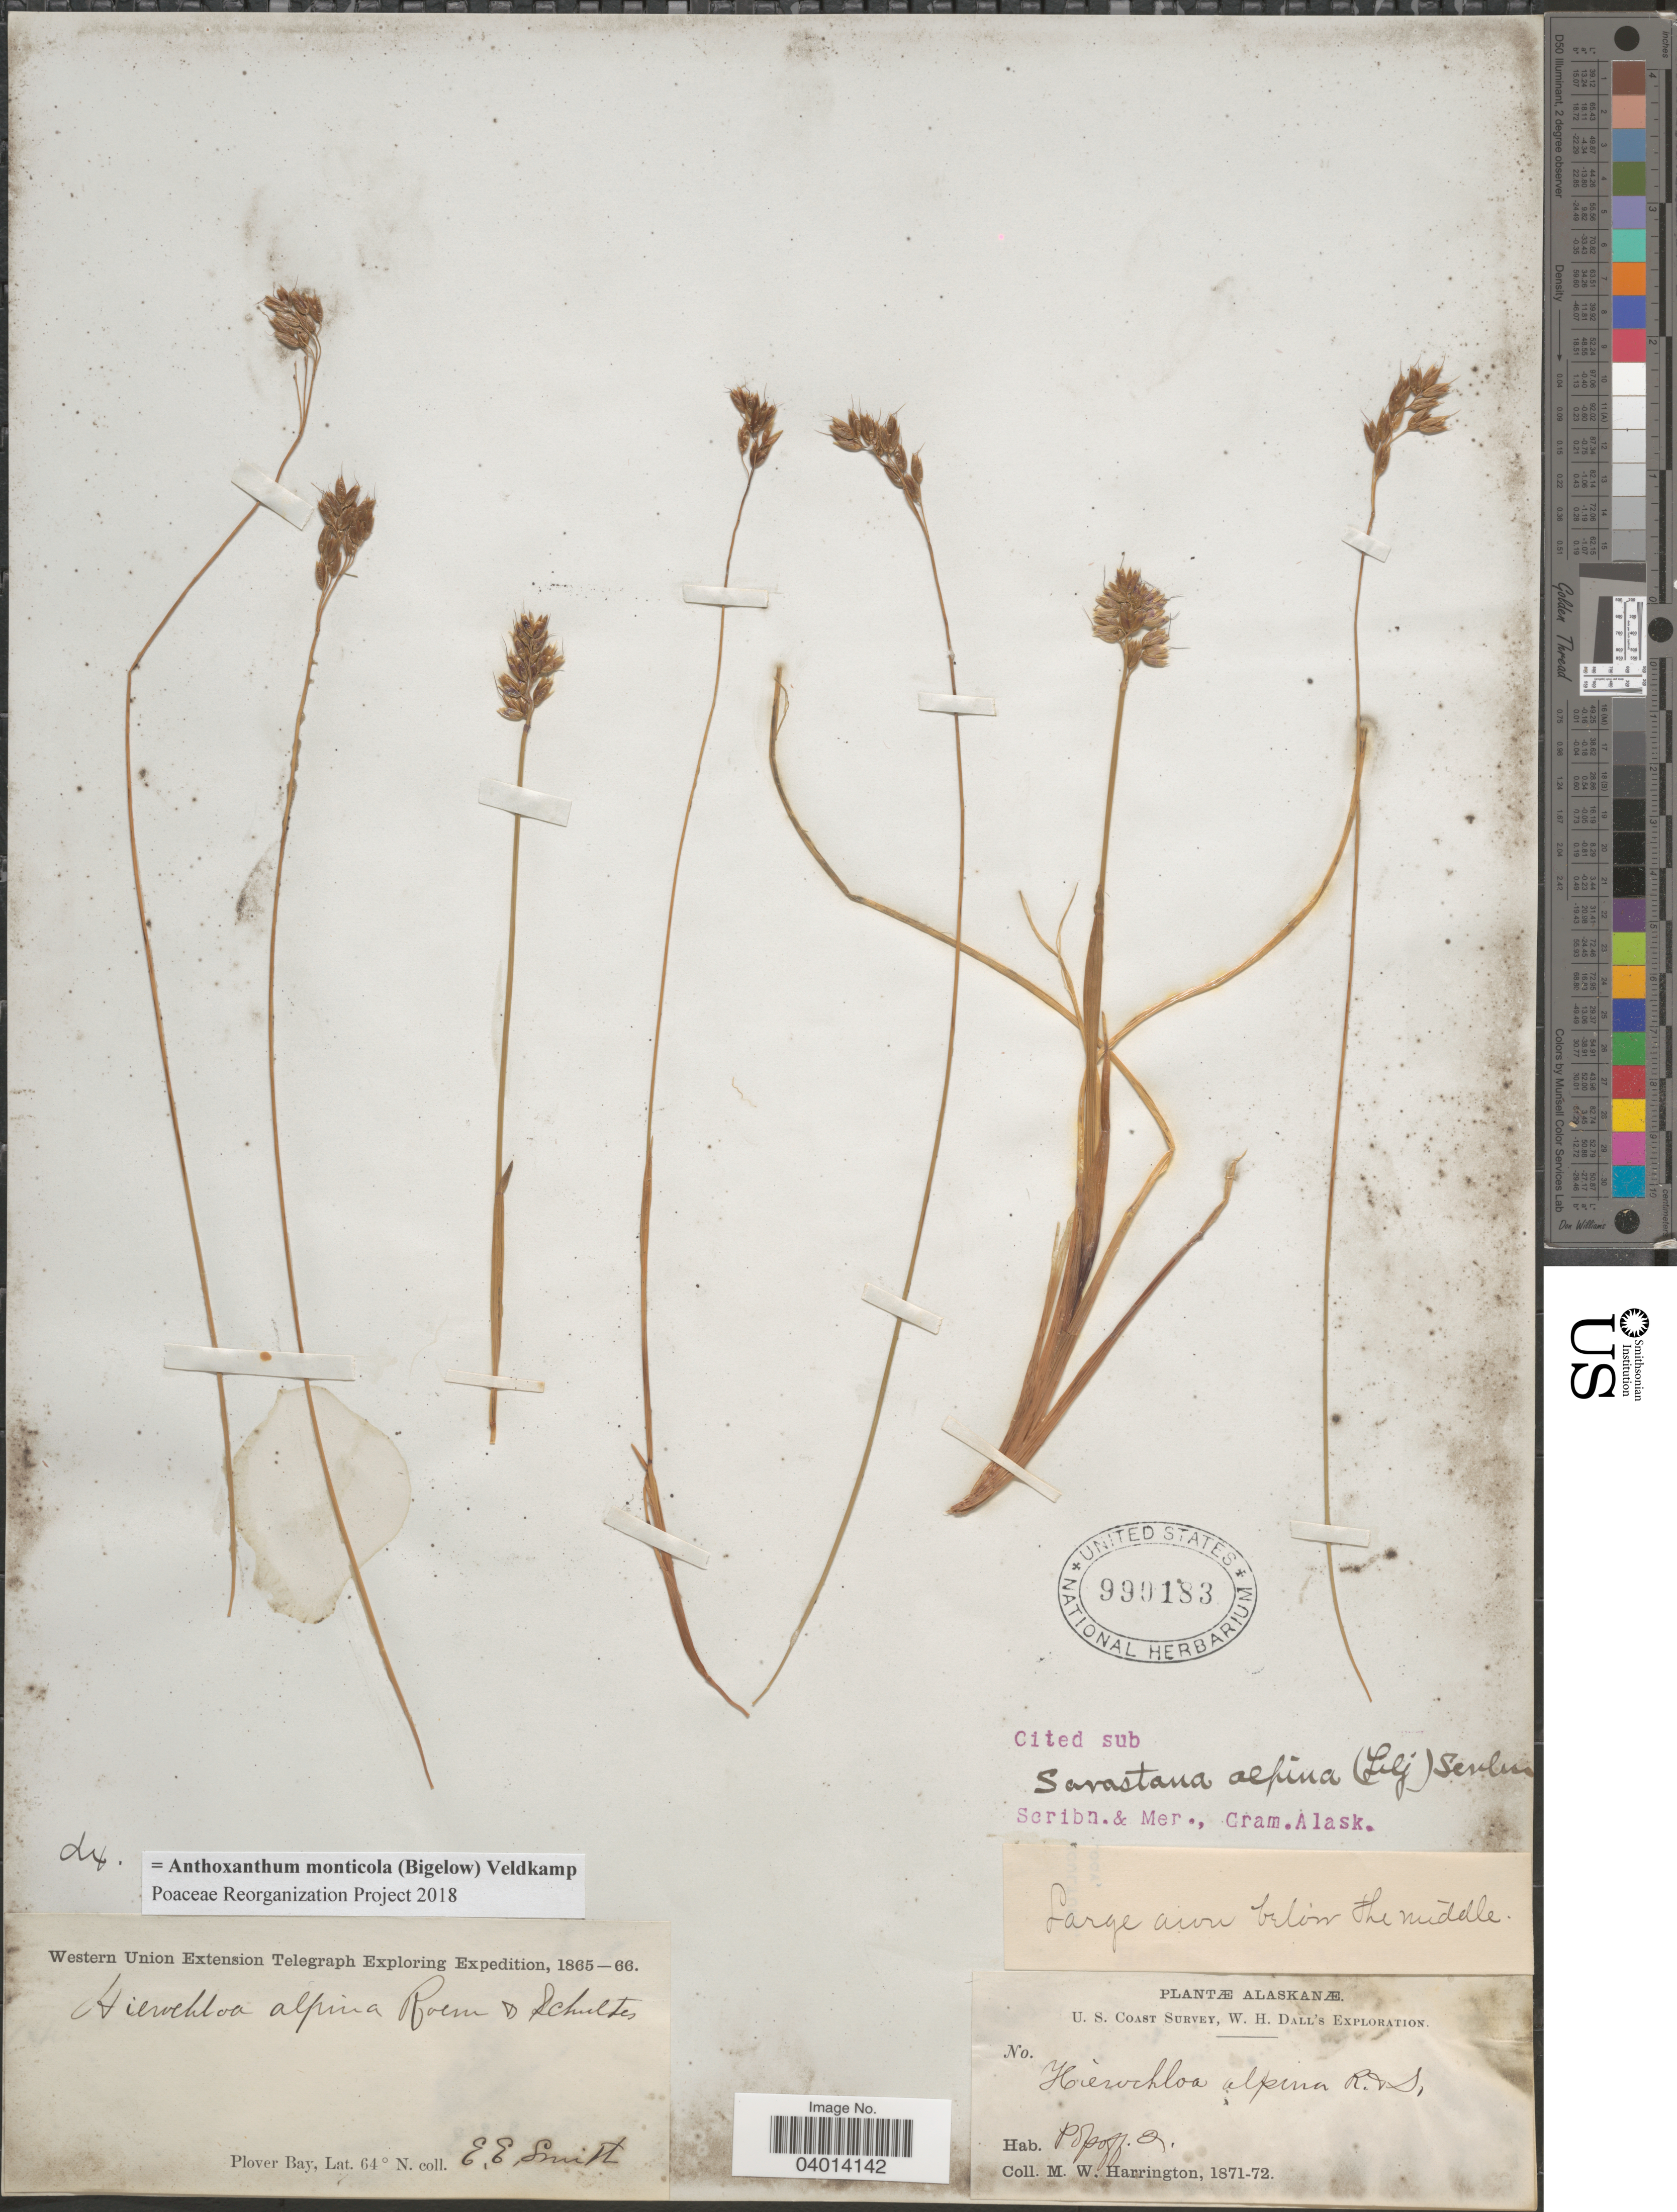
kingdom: Plantae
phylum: Tracheophyta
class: Liliopsida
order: Poales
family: Poaceae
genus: Anthoxanthum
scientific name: Anthoxanthum monticola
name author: (Bigelow) Veldkamp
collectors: M. W. Harrington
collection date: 1871/1872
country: United States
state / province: Alaska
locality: Popoff I.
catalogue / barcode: US 990183